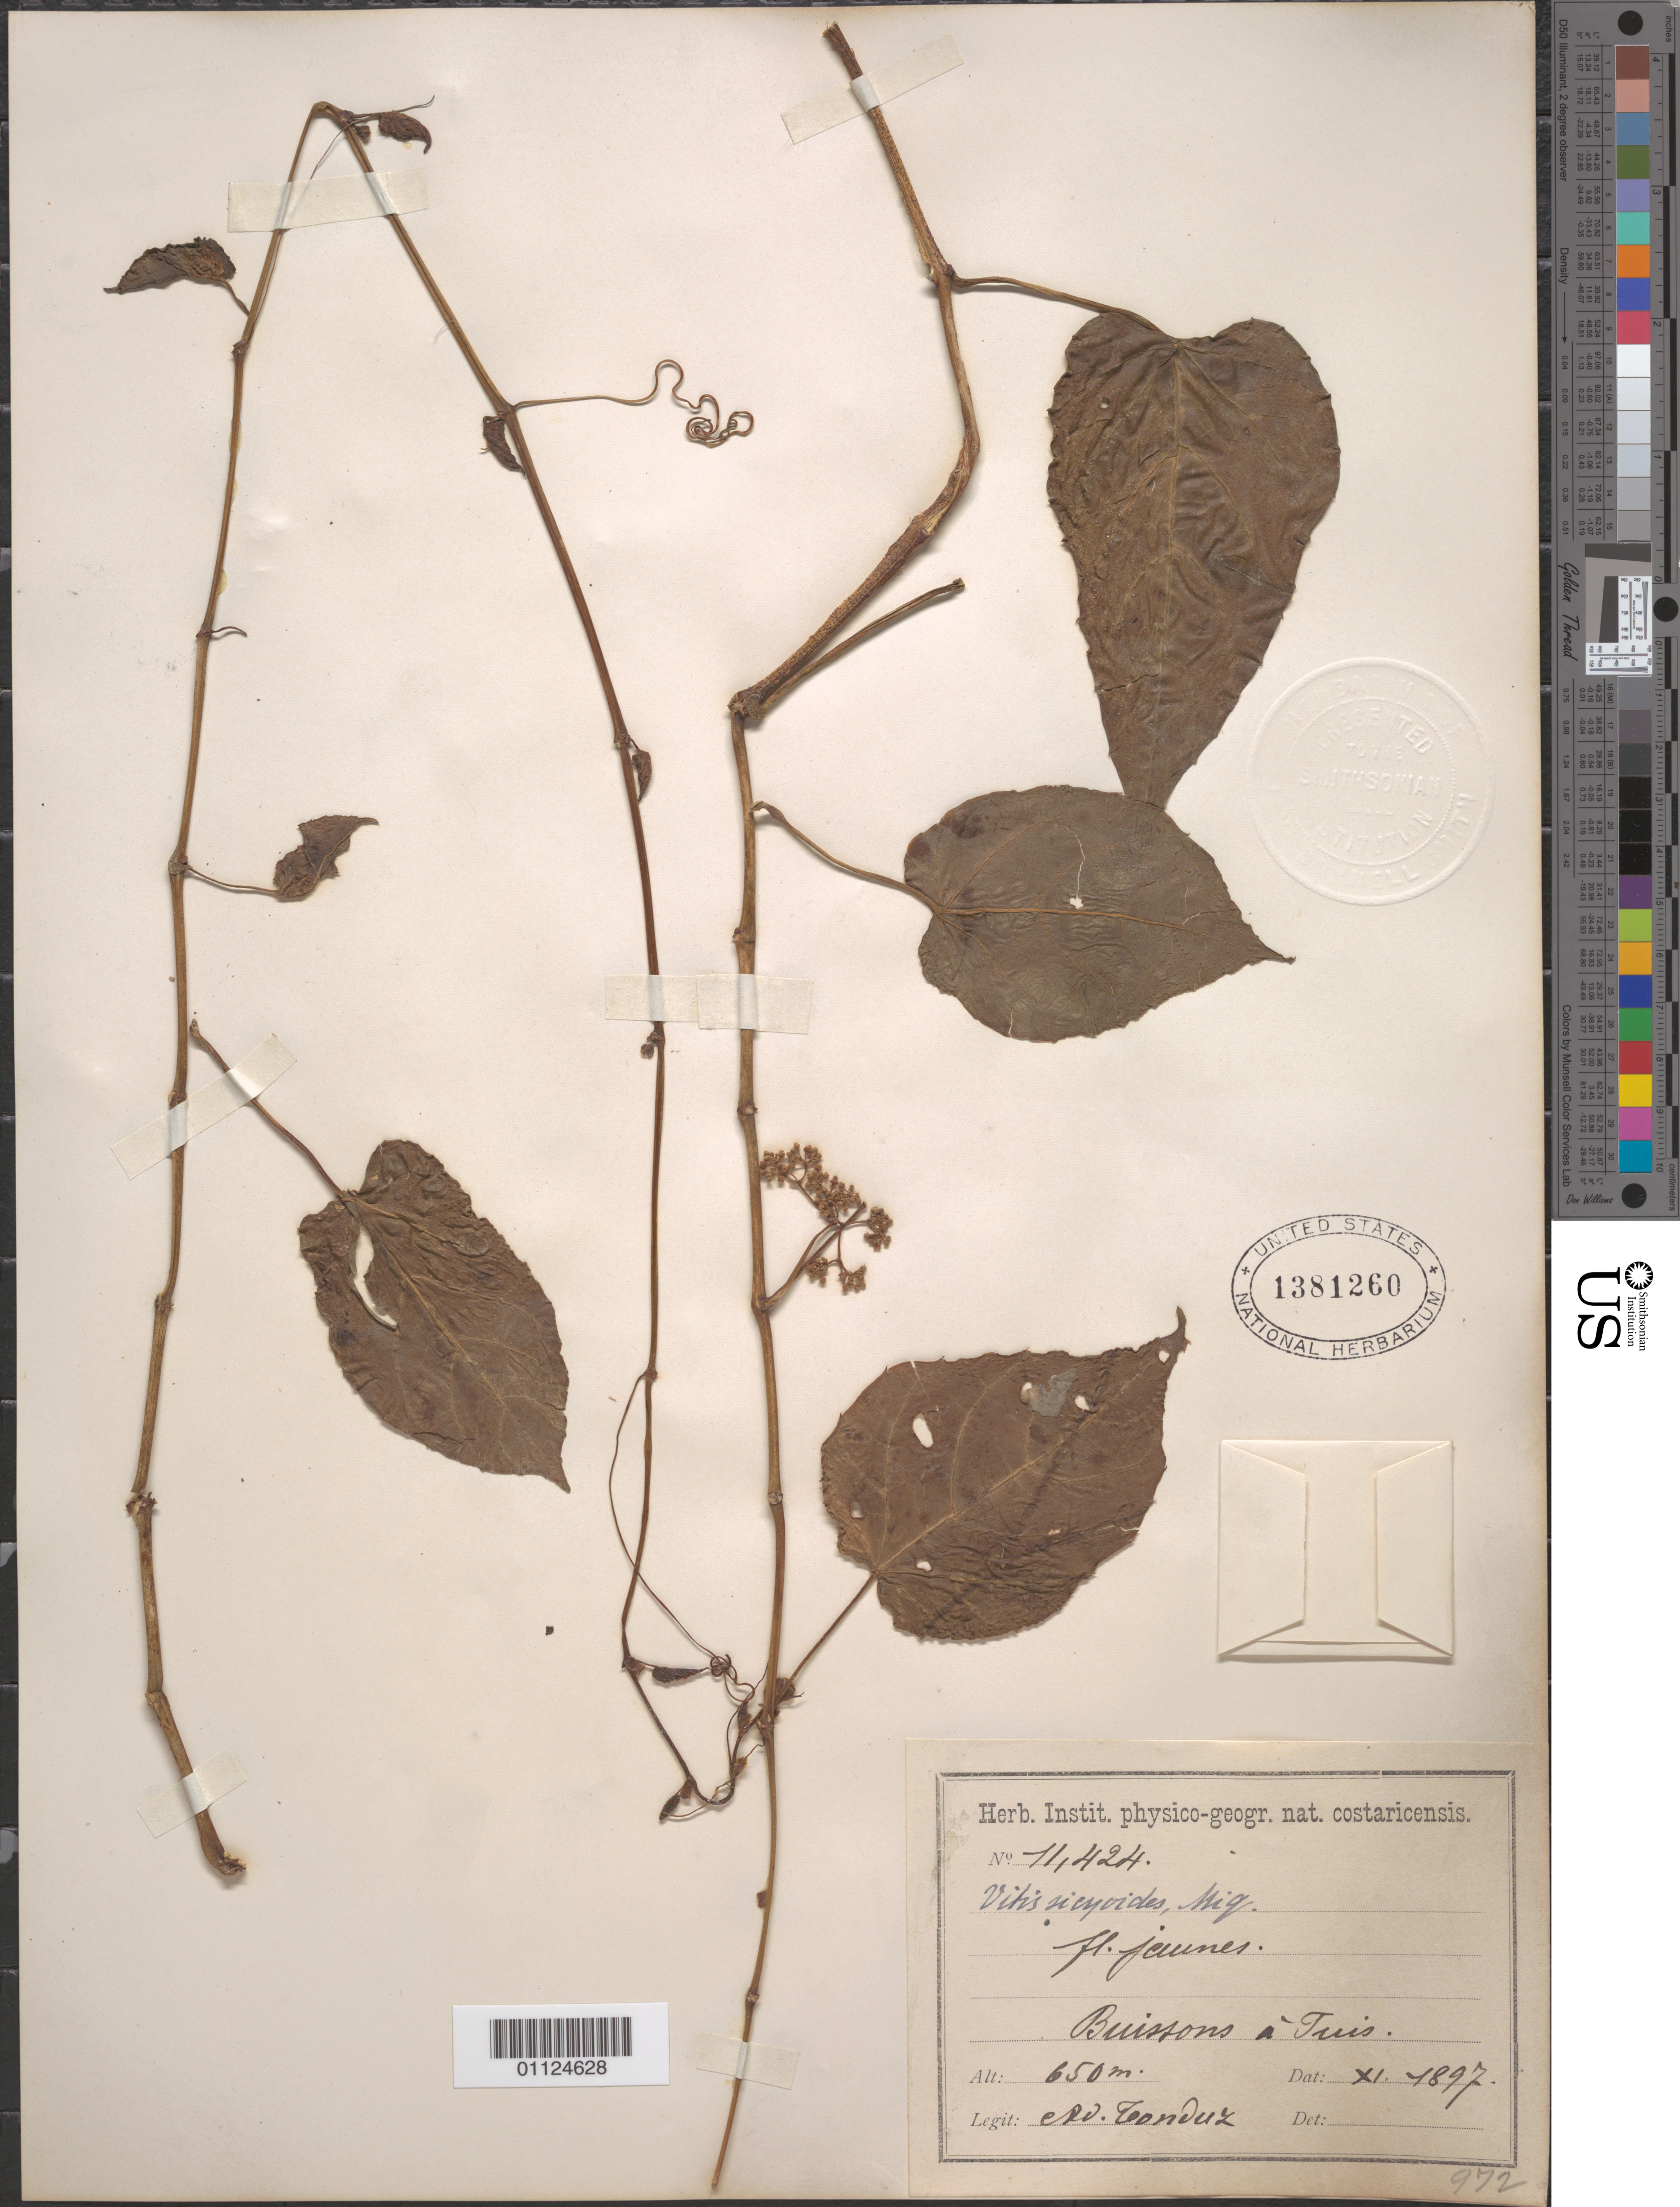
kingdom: Plantae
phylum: Tracheophyta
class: Magnoliopsida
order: Vitales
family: Vitaceae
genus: Cissus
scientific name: Cissus verticillata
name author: (L.) Nicolson & C.E. Jarvis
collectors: A. Tonduz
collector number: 11424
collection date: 1897-11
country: Costa Rica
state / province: Cartago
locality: Buissons de Tuis.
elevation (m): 650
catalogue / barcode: US 1381260